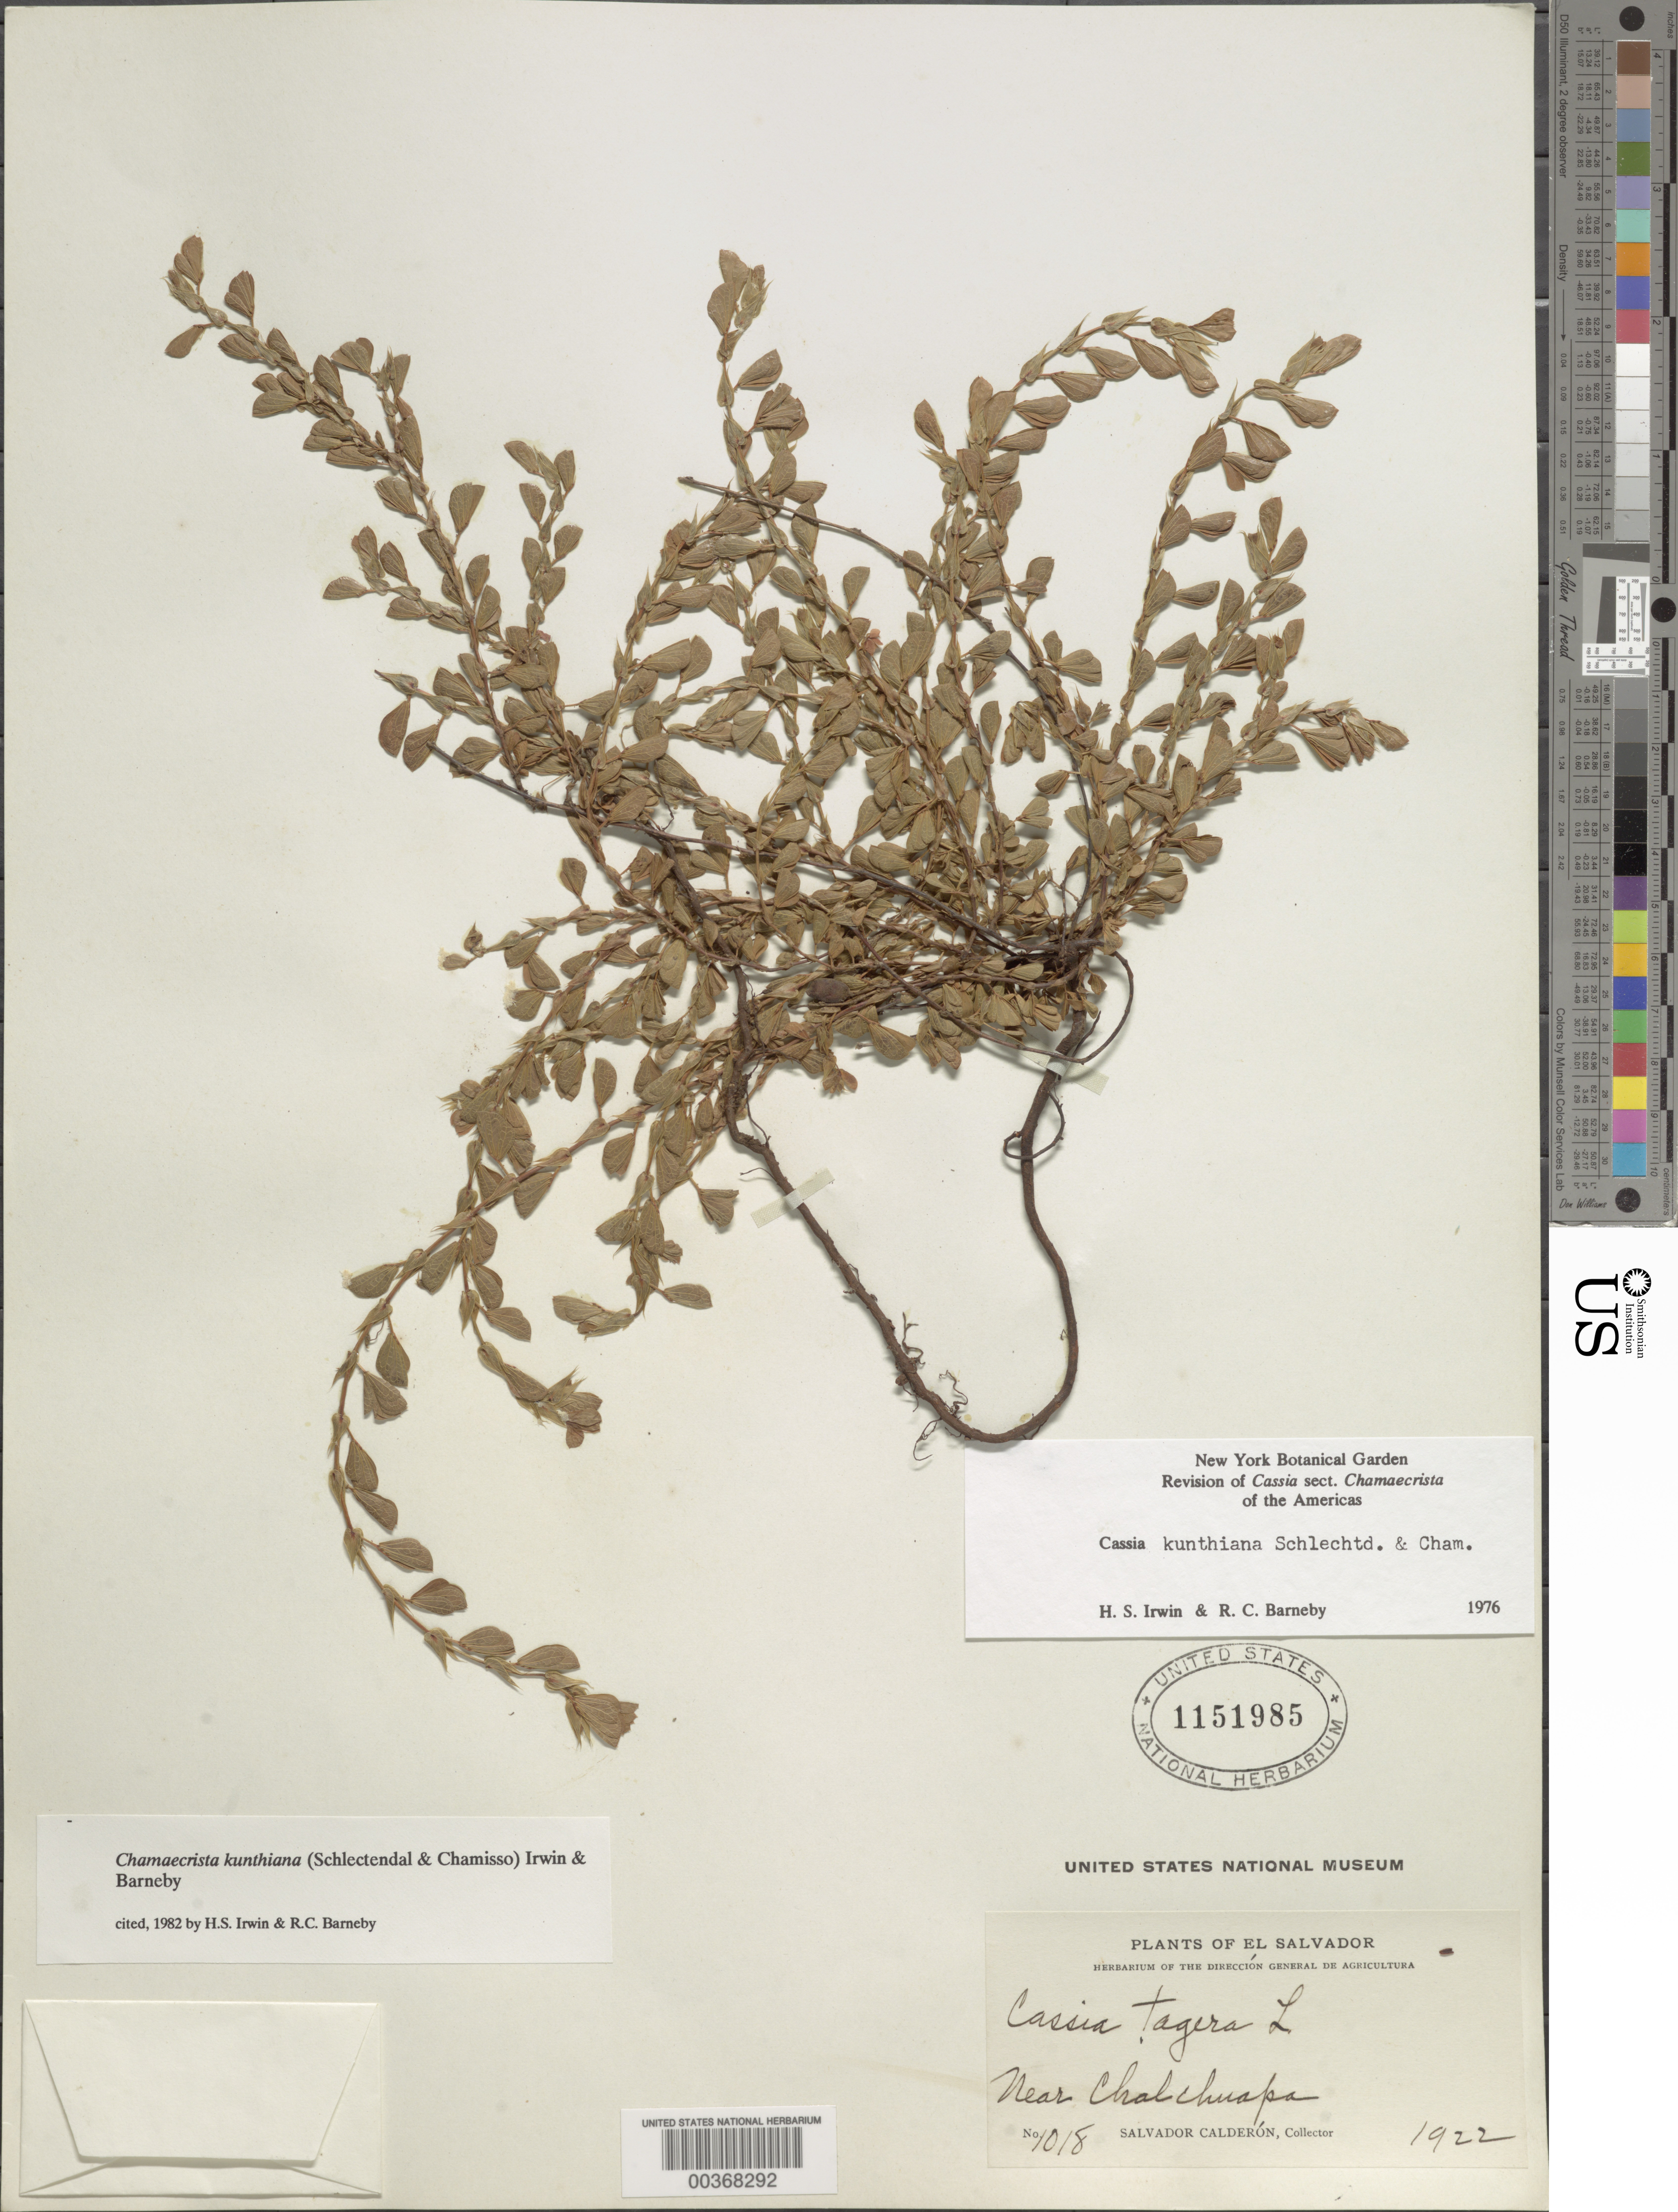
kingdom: Plantae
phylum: Tracheophyta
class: Magnoliopsida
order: Fabales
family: Fabaceae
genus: Chamaecrista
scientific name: Chamaecrista kunthiana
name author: (Schltdl. & Cham.) H.S. Irwin & Barneby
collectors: S. Calderón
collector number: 1018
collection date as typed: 1922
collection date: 1922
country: El Salvador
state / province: Santa Ana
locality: Near chalchuapa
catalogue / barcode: US 1151985